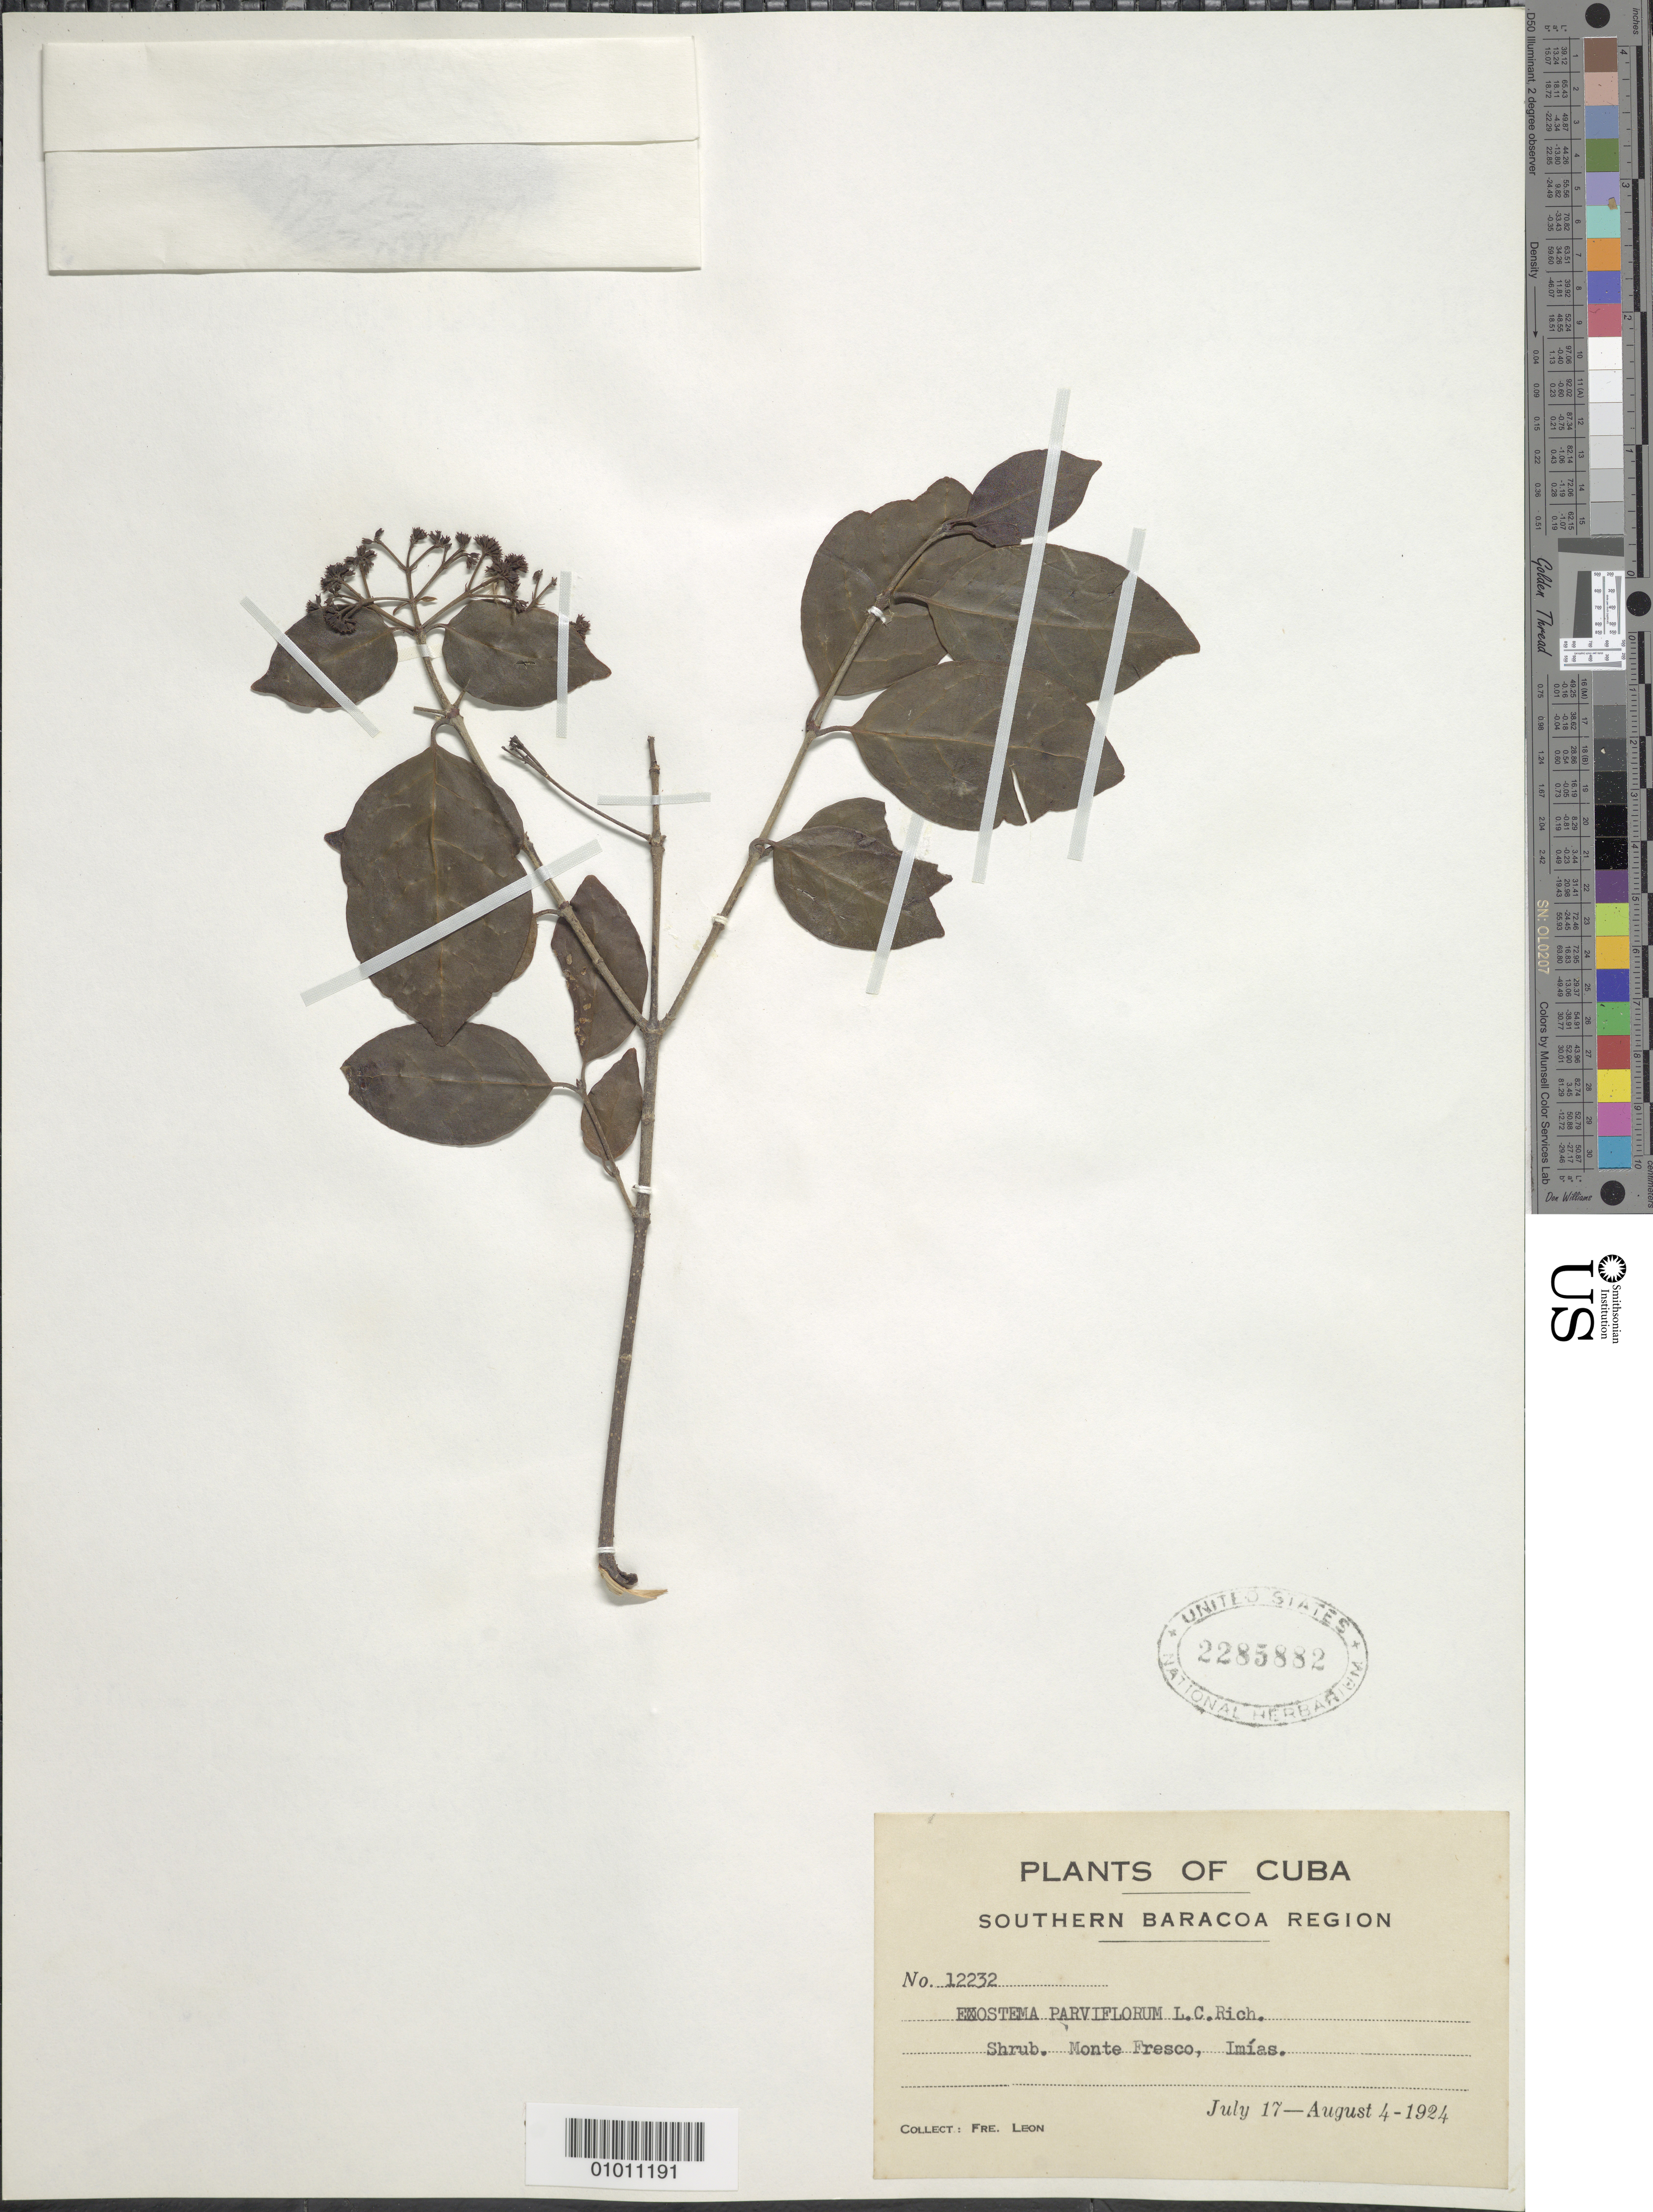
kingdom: Plantae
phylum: Tracheophyta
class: Magnoliopsida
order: Gentianales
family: Rubiaceae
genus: Exostema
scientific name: Exostema parviflorum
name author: A. Rich. ex Humb. & Bonpl.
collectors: Bro. León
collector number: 12232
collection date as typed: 17 Jul 1924 to 04 Aug 1924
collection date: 1924-07-17/1924-08-04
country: Cuba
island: Cuba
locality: Southern Baracoa region, Monte Fresco, Imías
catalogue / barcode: US 2285882